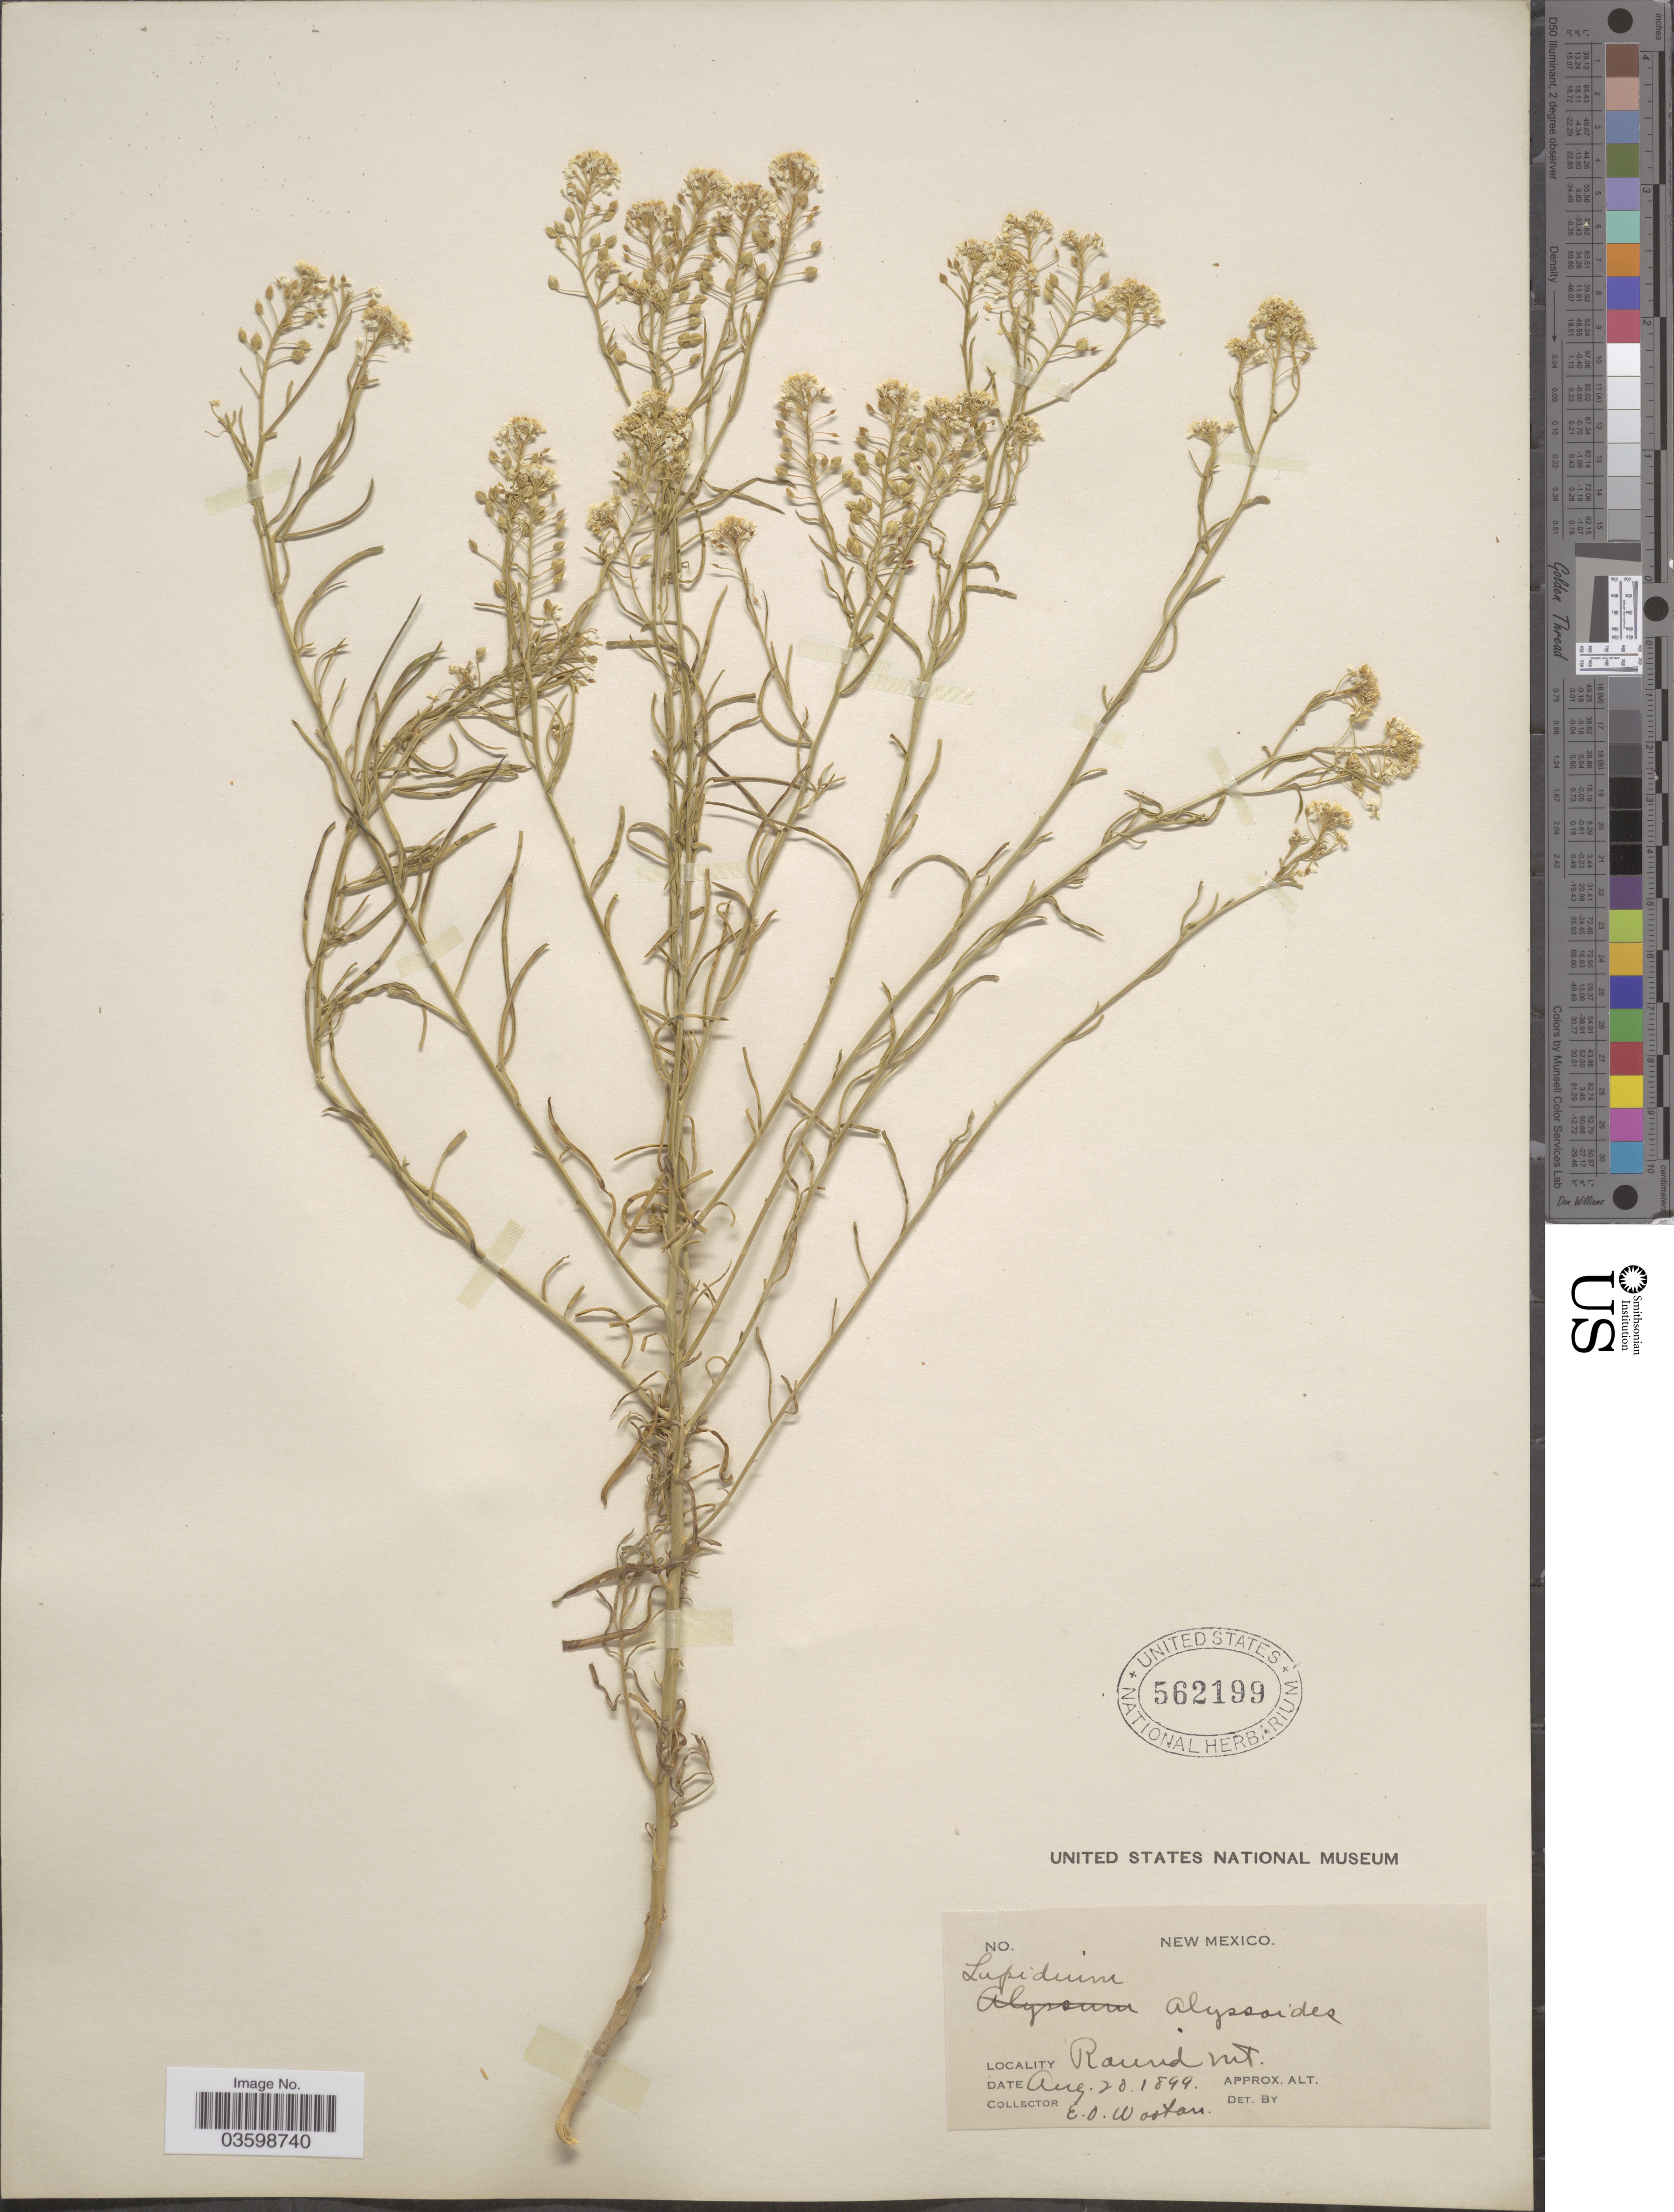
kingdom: Plantae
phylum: Tracheophyta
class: Magnoliopsida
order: Brassicales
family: Brassicaceae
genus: Lepidium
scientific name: Lepidium montanum var. alyssoides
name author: (A. Gray) M.E. Jones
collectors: E. O. Wooton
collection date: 1899-08-20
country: United States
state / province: New Mexico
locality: Round Mt.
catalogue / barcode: US 562199